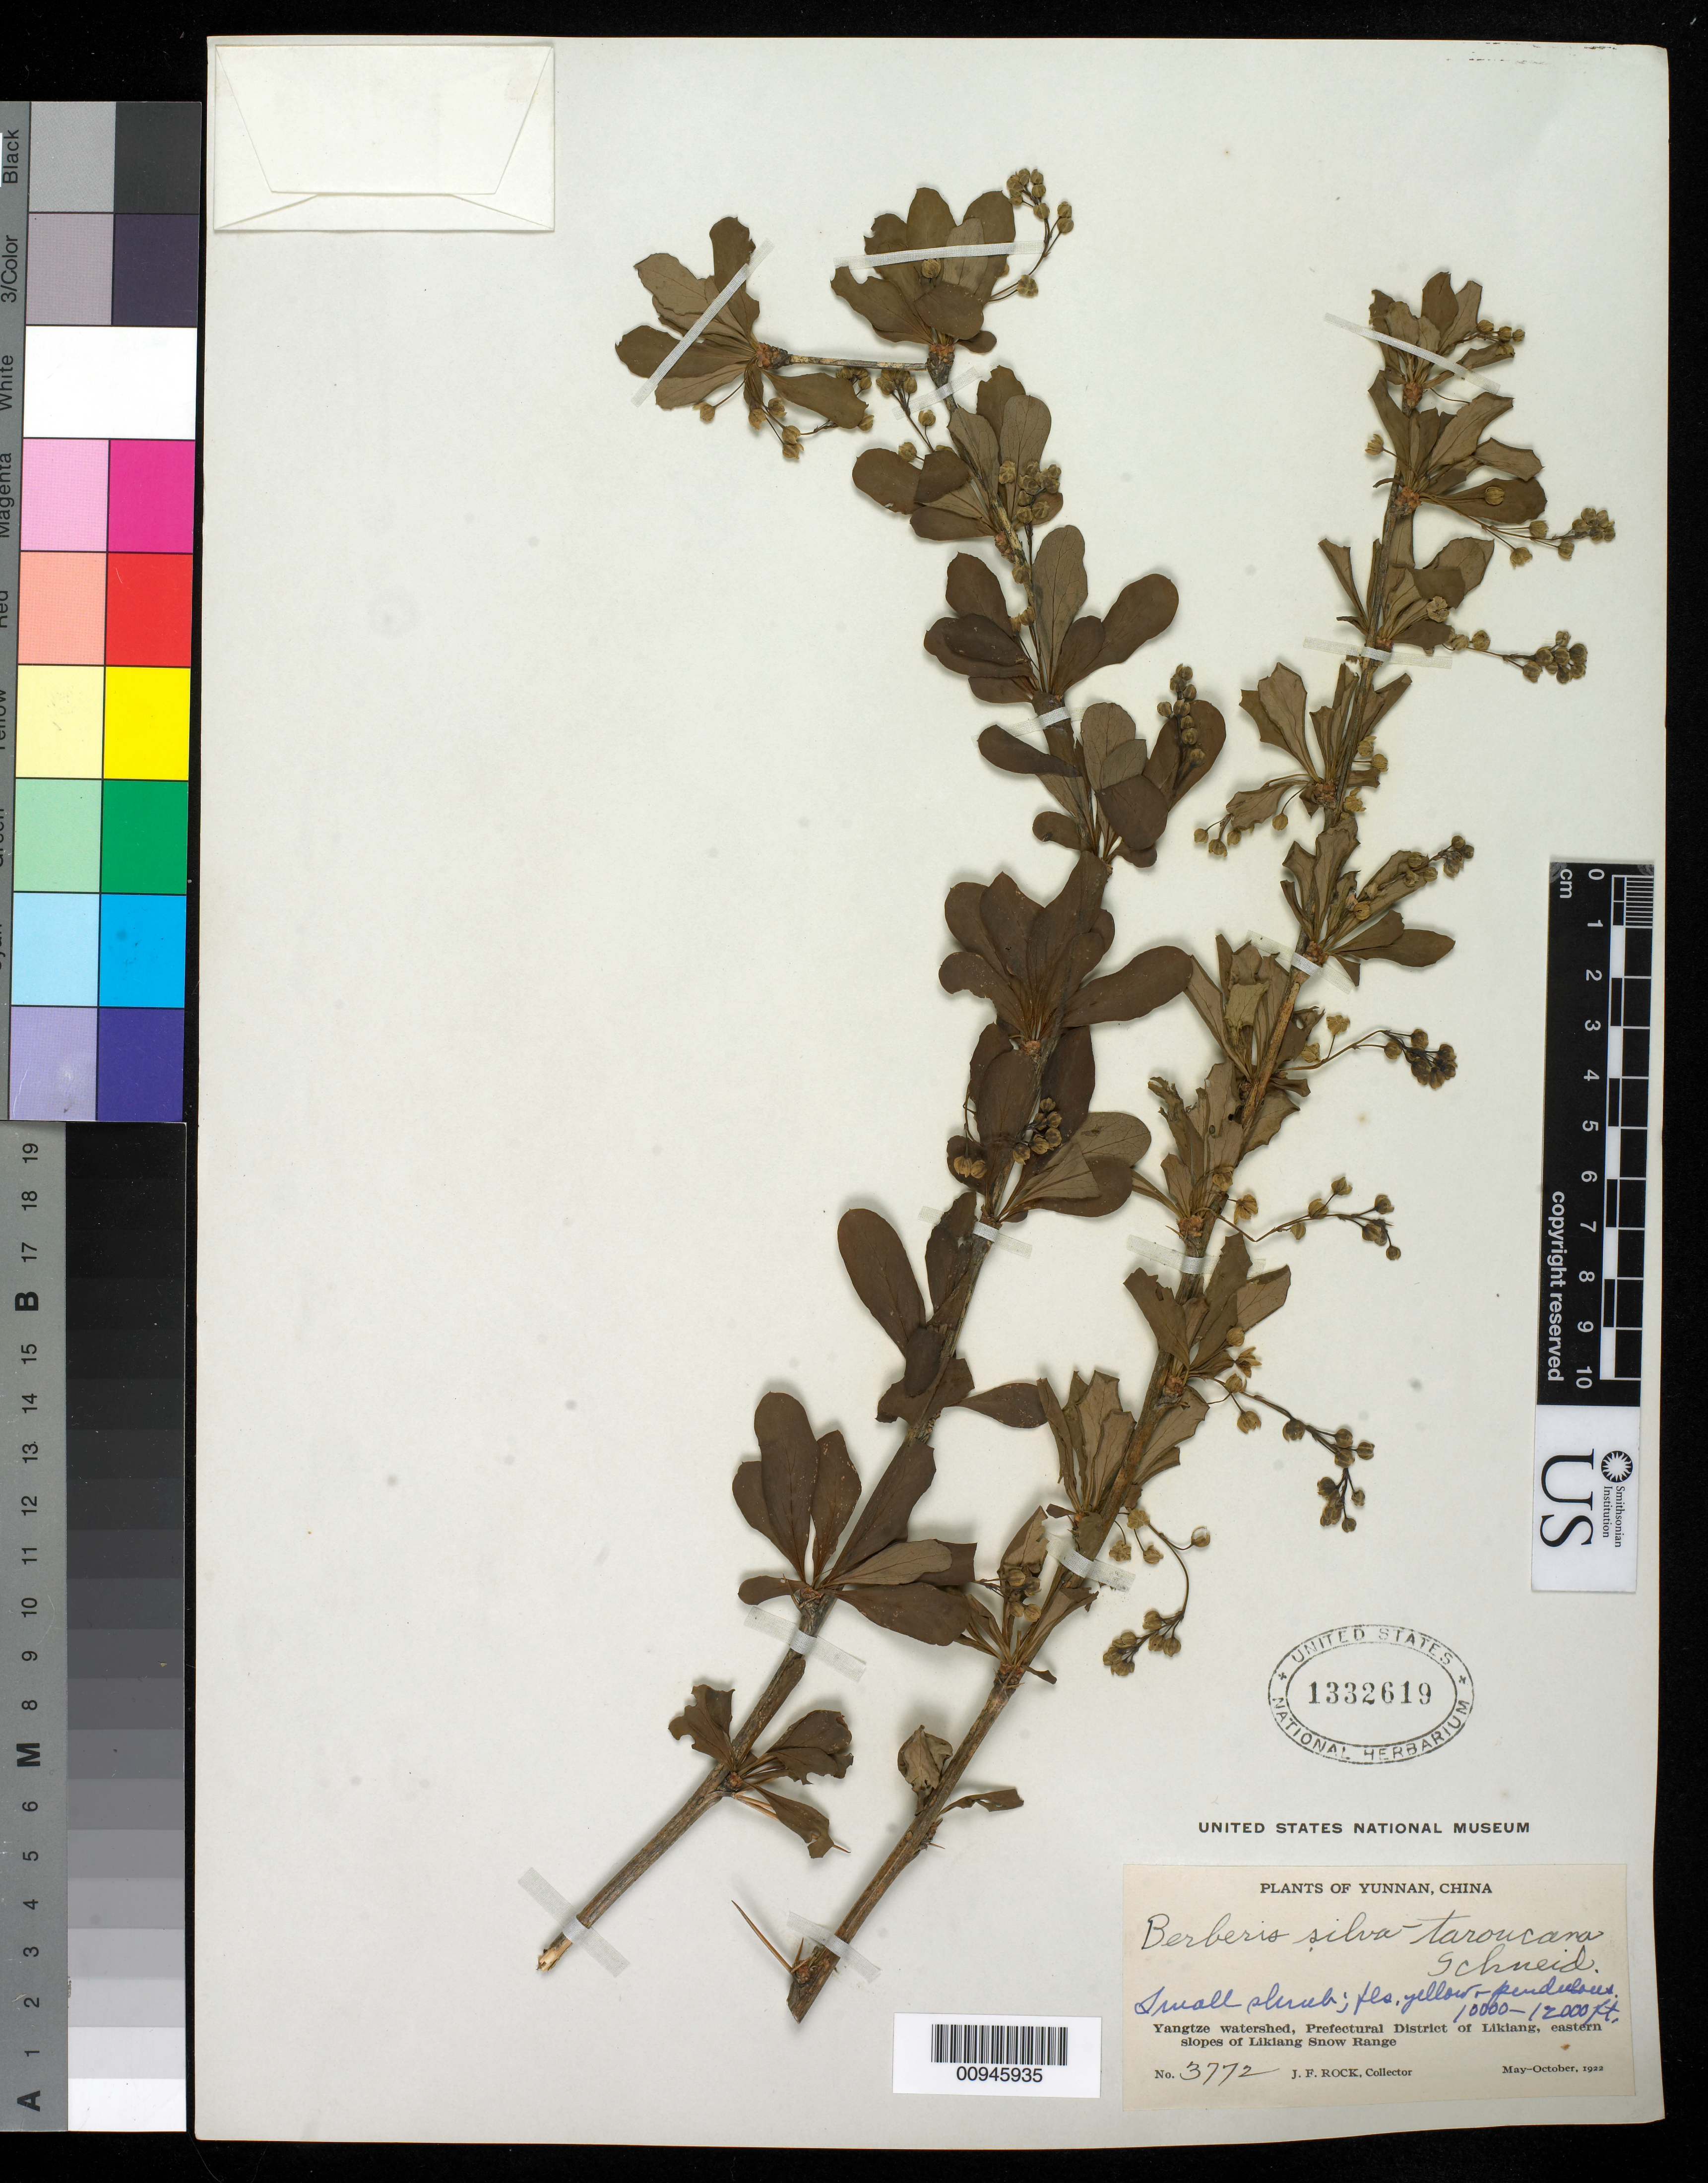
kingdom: Plantae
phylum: Tracheophyta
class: Magnoliopsida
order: Ranunculales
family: Berberidaceae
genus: Berberis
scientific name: Berberis silva-taroucana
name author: C.K. Schneid. in Sarg.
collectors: J. F. Rock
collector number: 3772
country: China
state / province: Yunnan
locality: Yangtze watershed, Prefectiural Dist of Likiang, E slopes of Laikiang Snow Range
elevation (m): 3048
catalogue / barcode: US 1332619